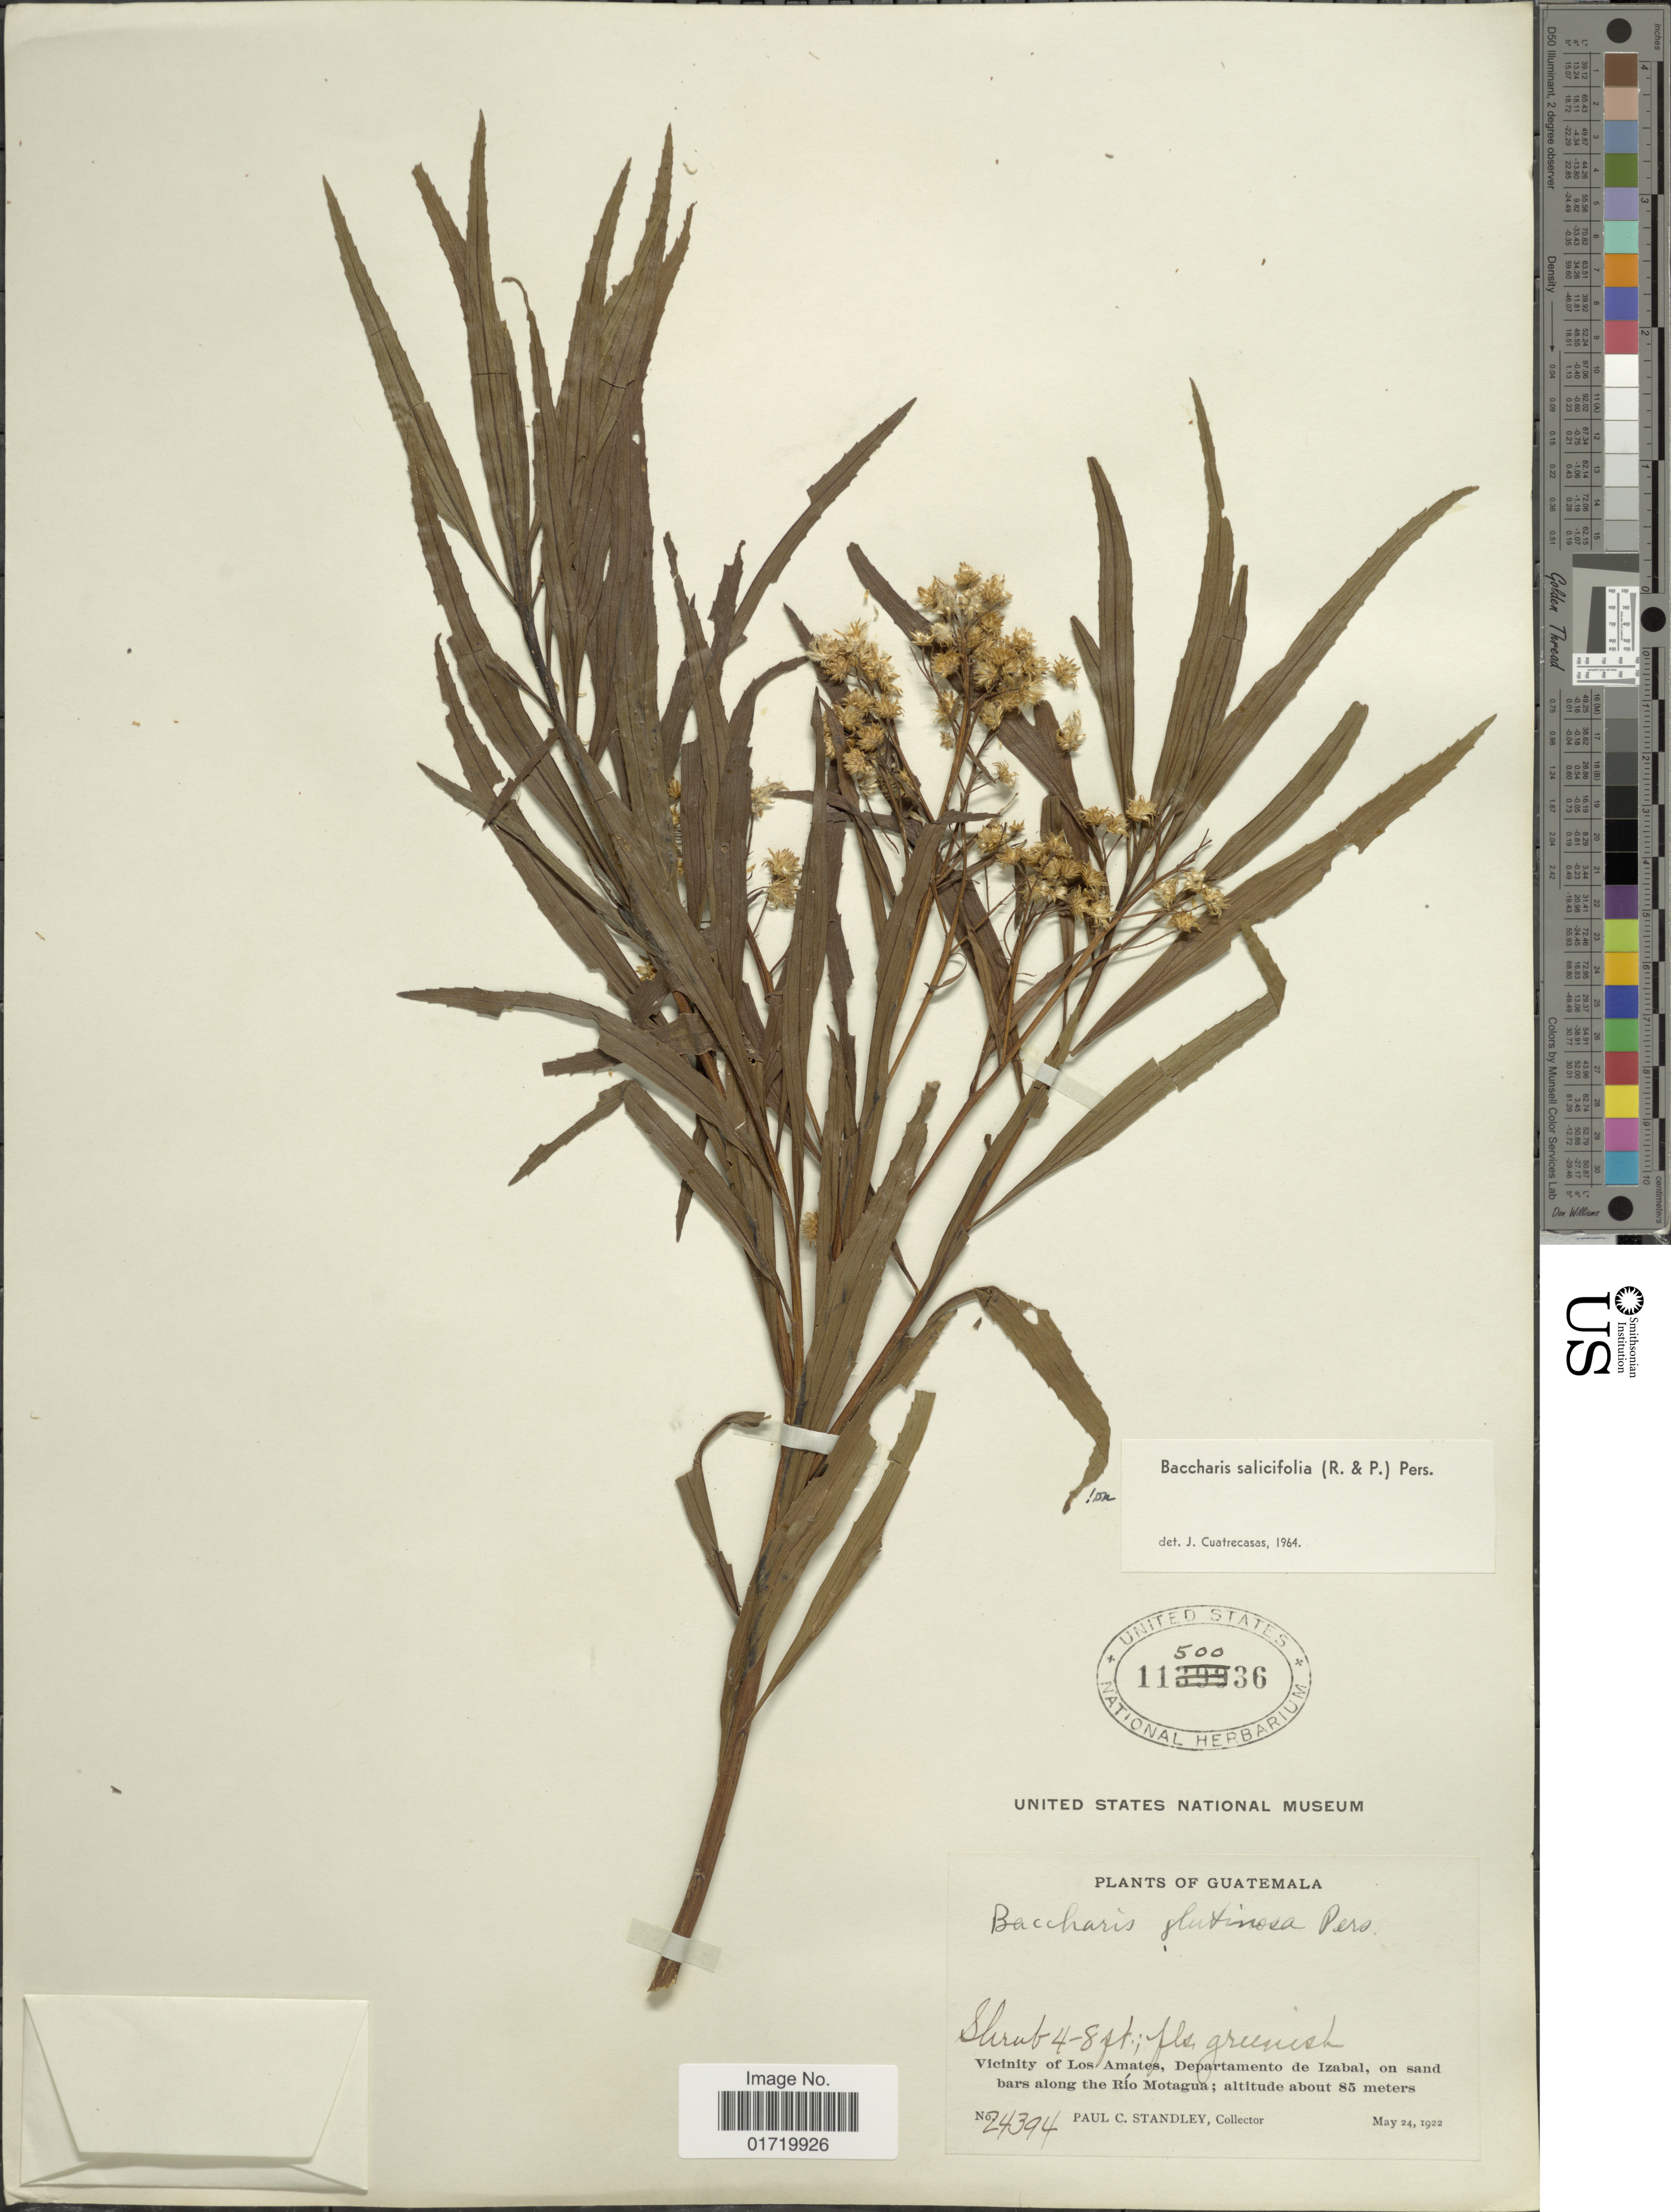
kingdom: Plantae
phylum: Tracheophyta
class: Magnoliopsida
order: Asterales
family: Asteraceae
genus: Baccharis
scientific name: Baccharis salicifolia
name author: (Ruiz & Pav.) Pers.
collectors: P. C. Standley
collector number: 24394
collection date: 1922-05-24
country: Guatemala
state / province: Izabal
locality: Vicinity of Los Amates, on sand bars along the Rio Motagua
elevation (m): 85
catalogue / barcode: US 1150036